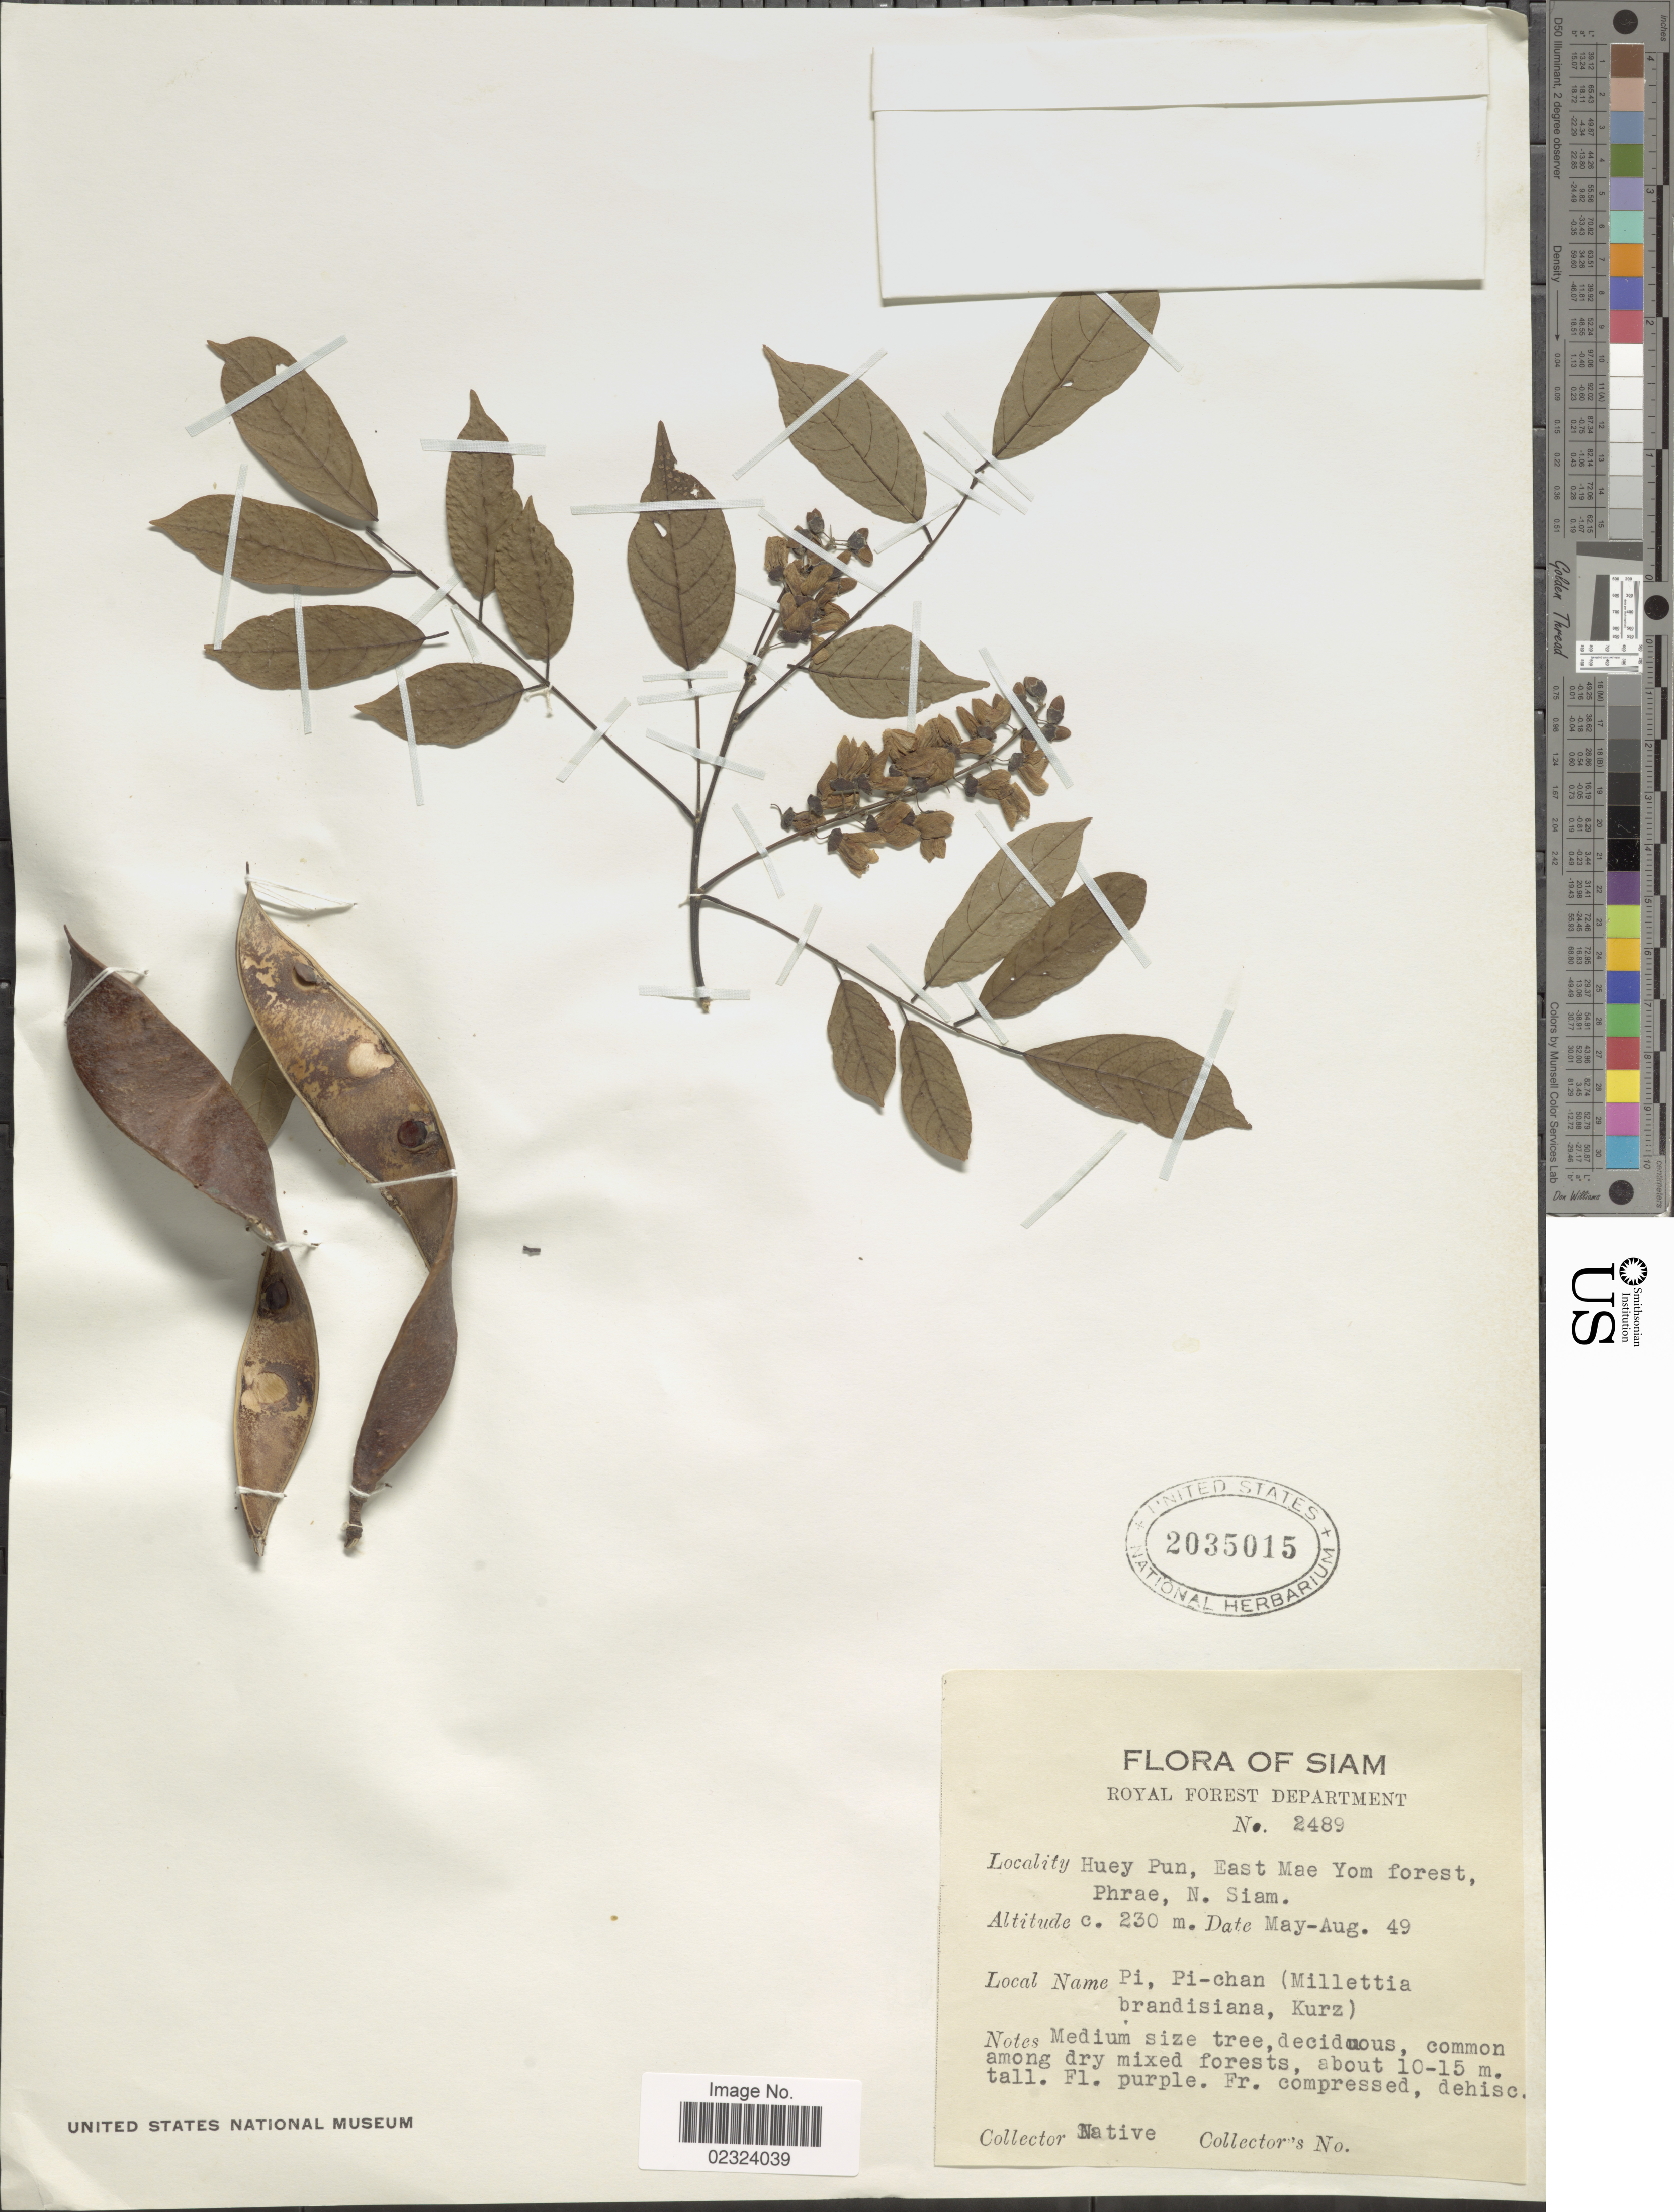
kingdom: Plantae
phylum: Tracheophyta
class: Magnoliopsida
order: Fabales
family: Fabaceae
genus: Millettia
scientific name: Millettia brandisiana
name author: Kurz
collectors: Native collector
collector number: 2489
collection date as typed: Transcribed d/m/y: /5/49 to /8/49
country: Thailand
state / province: Phrae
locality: Siam. Huey Pun, East mae Yom Forest, Phrae, N. Siam.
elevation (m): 230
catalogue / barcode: US 2035015